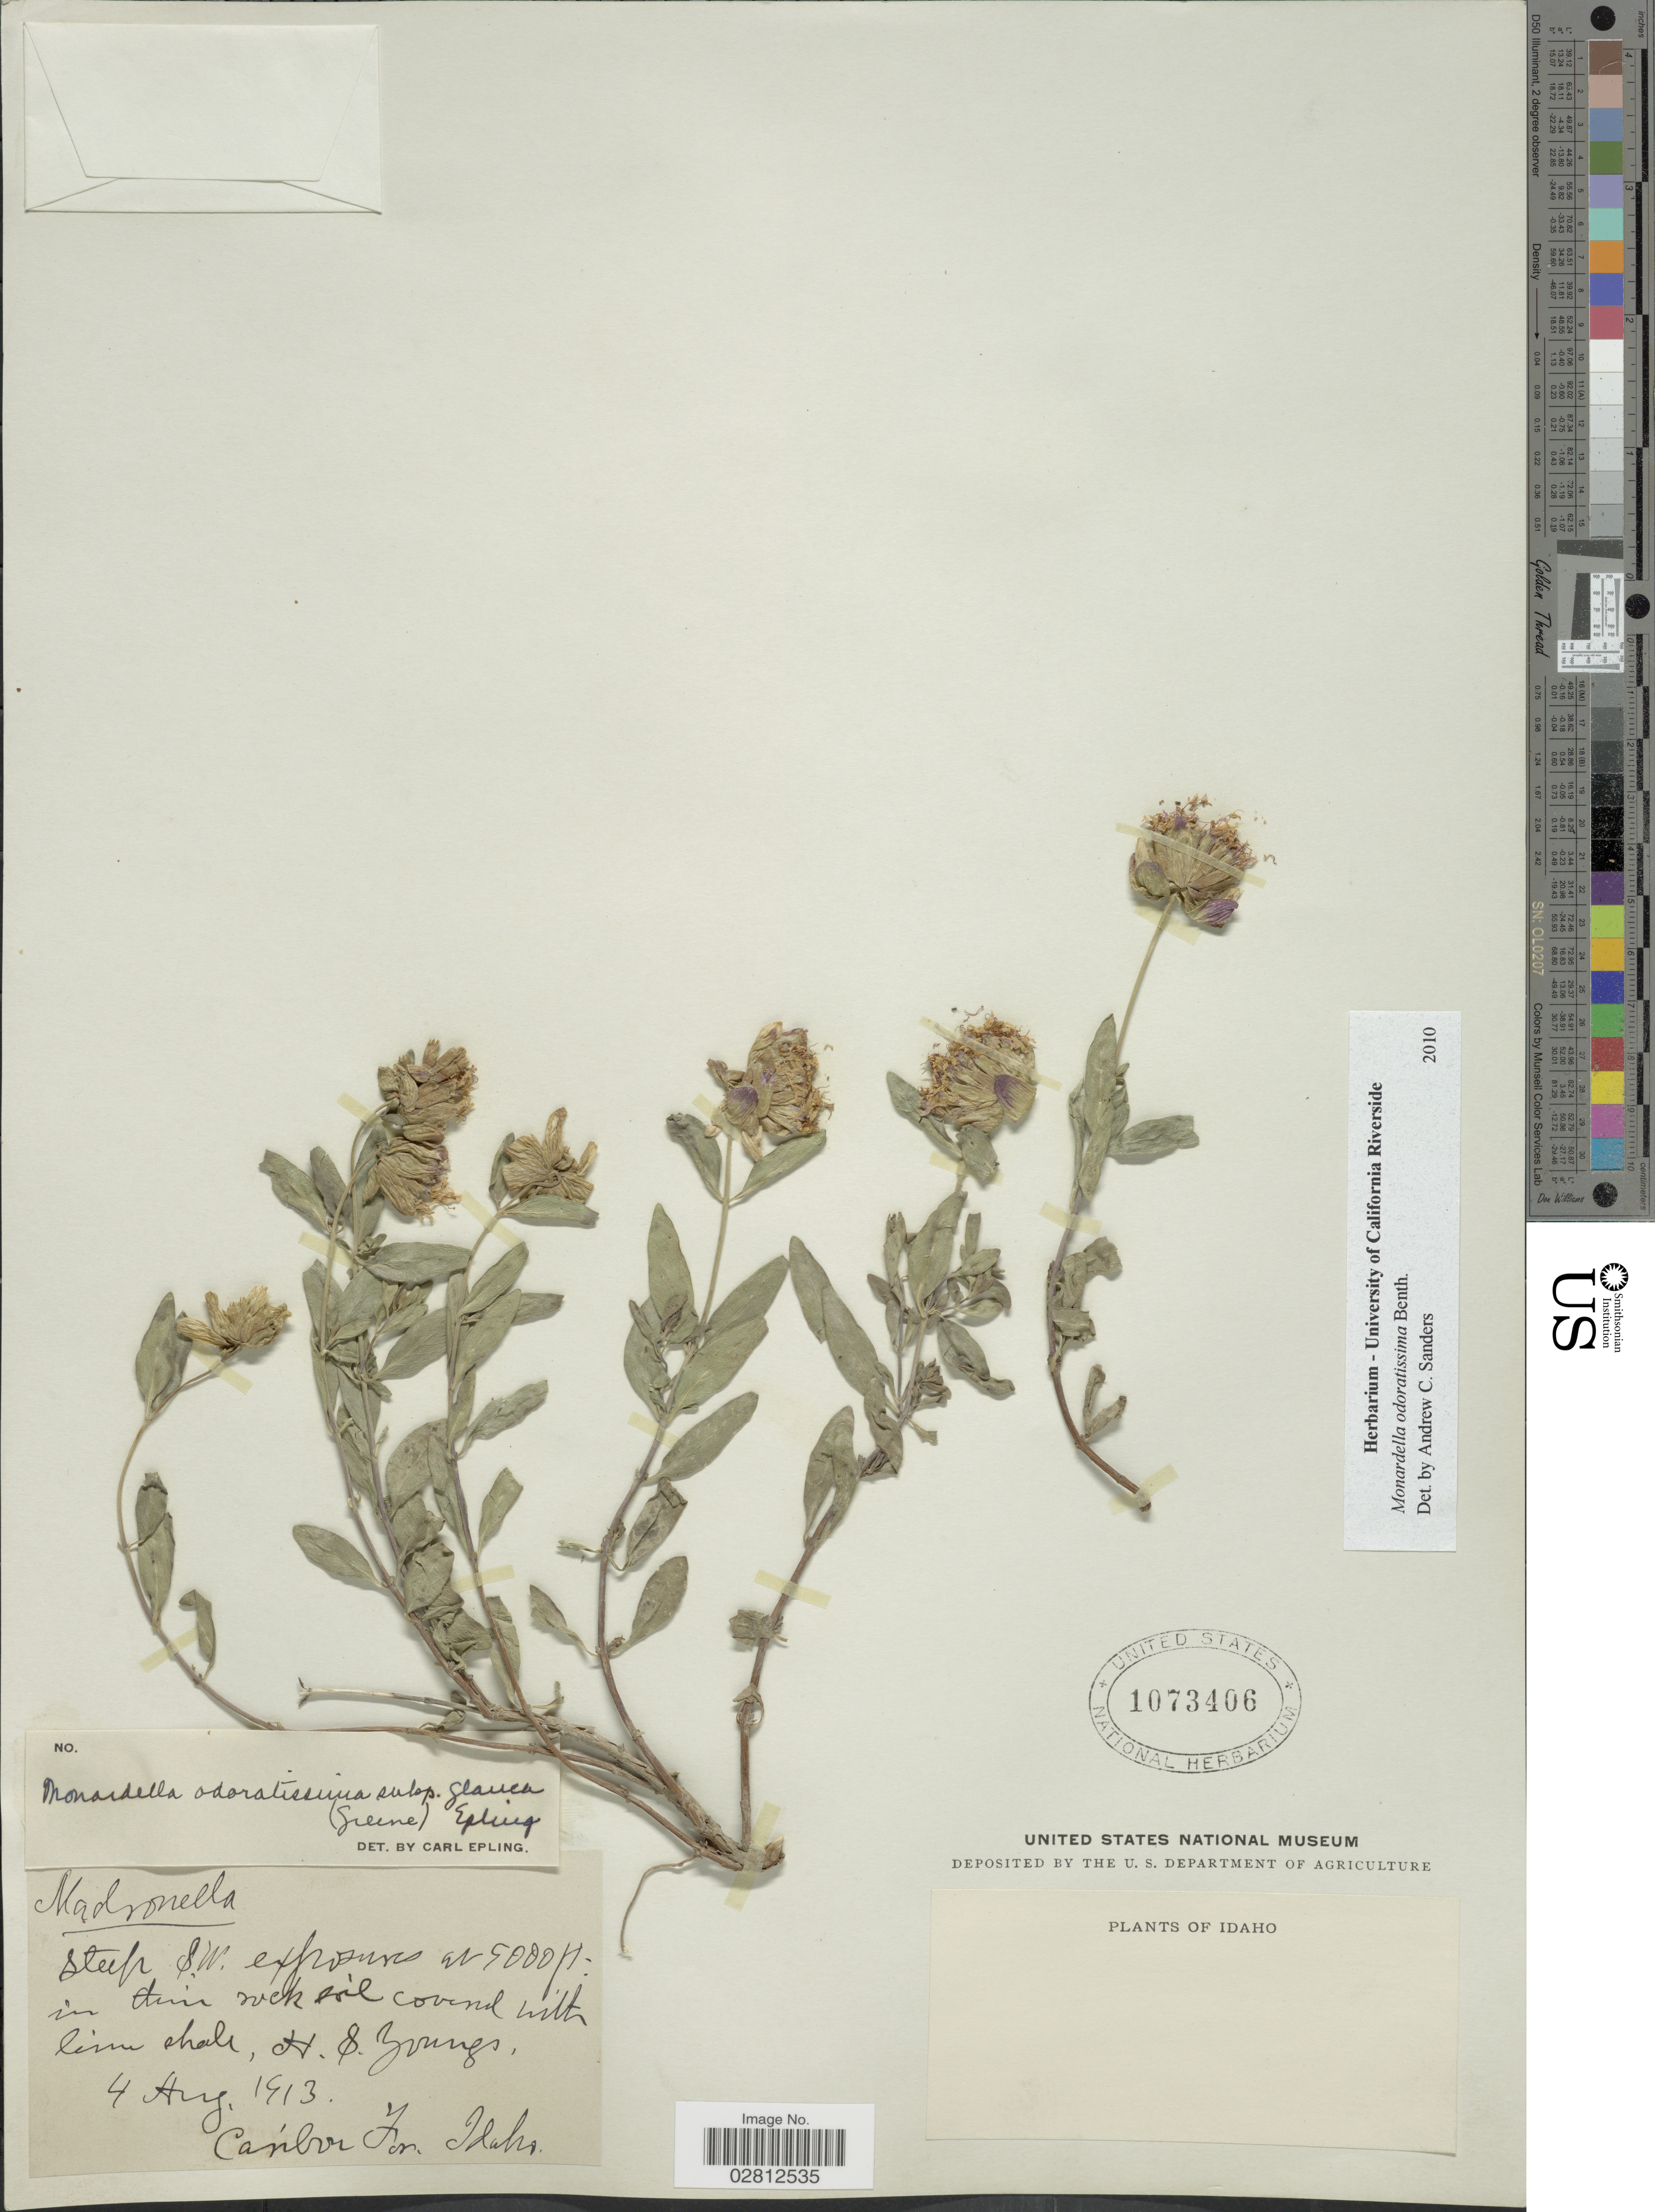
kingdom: Plantae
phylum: Tracheophyta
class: Magnoliopsida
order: Lamiales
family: Lamiaceae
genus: Monardella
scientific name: Monardella odoratissima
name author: Benth.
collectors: H. Youngs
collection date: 1913-08-04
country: United States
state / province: Idaho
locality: S.W. exposure, Caribou For.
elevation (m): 2743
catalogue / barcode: US 1073406